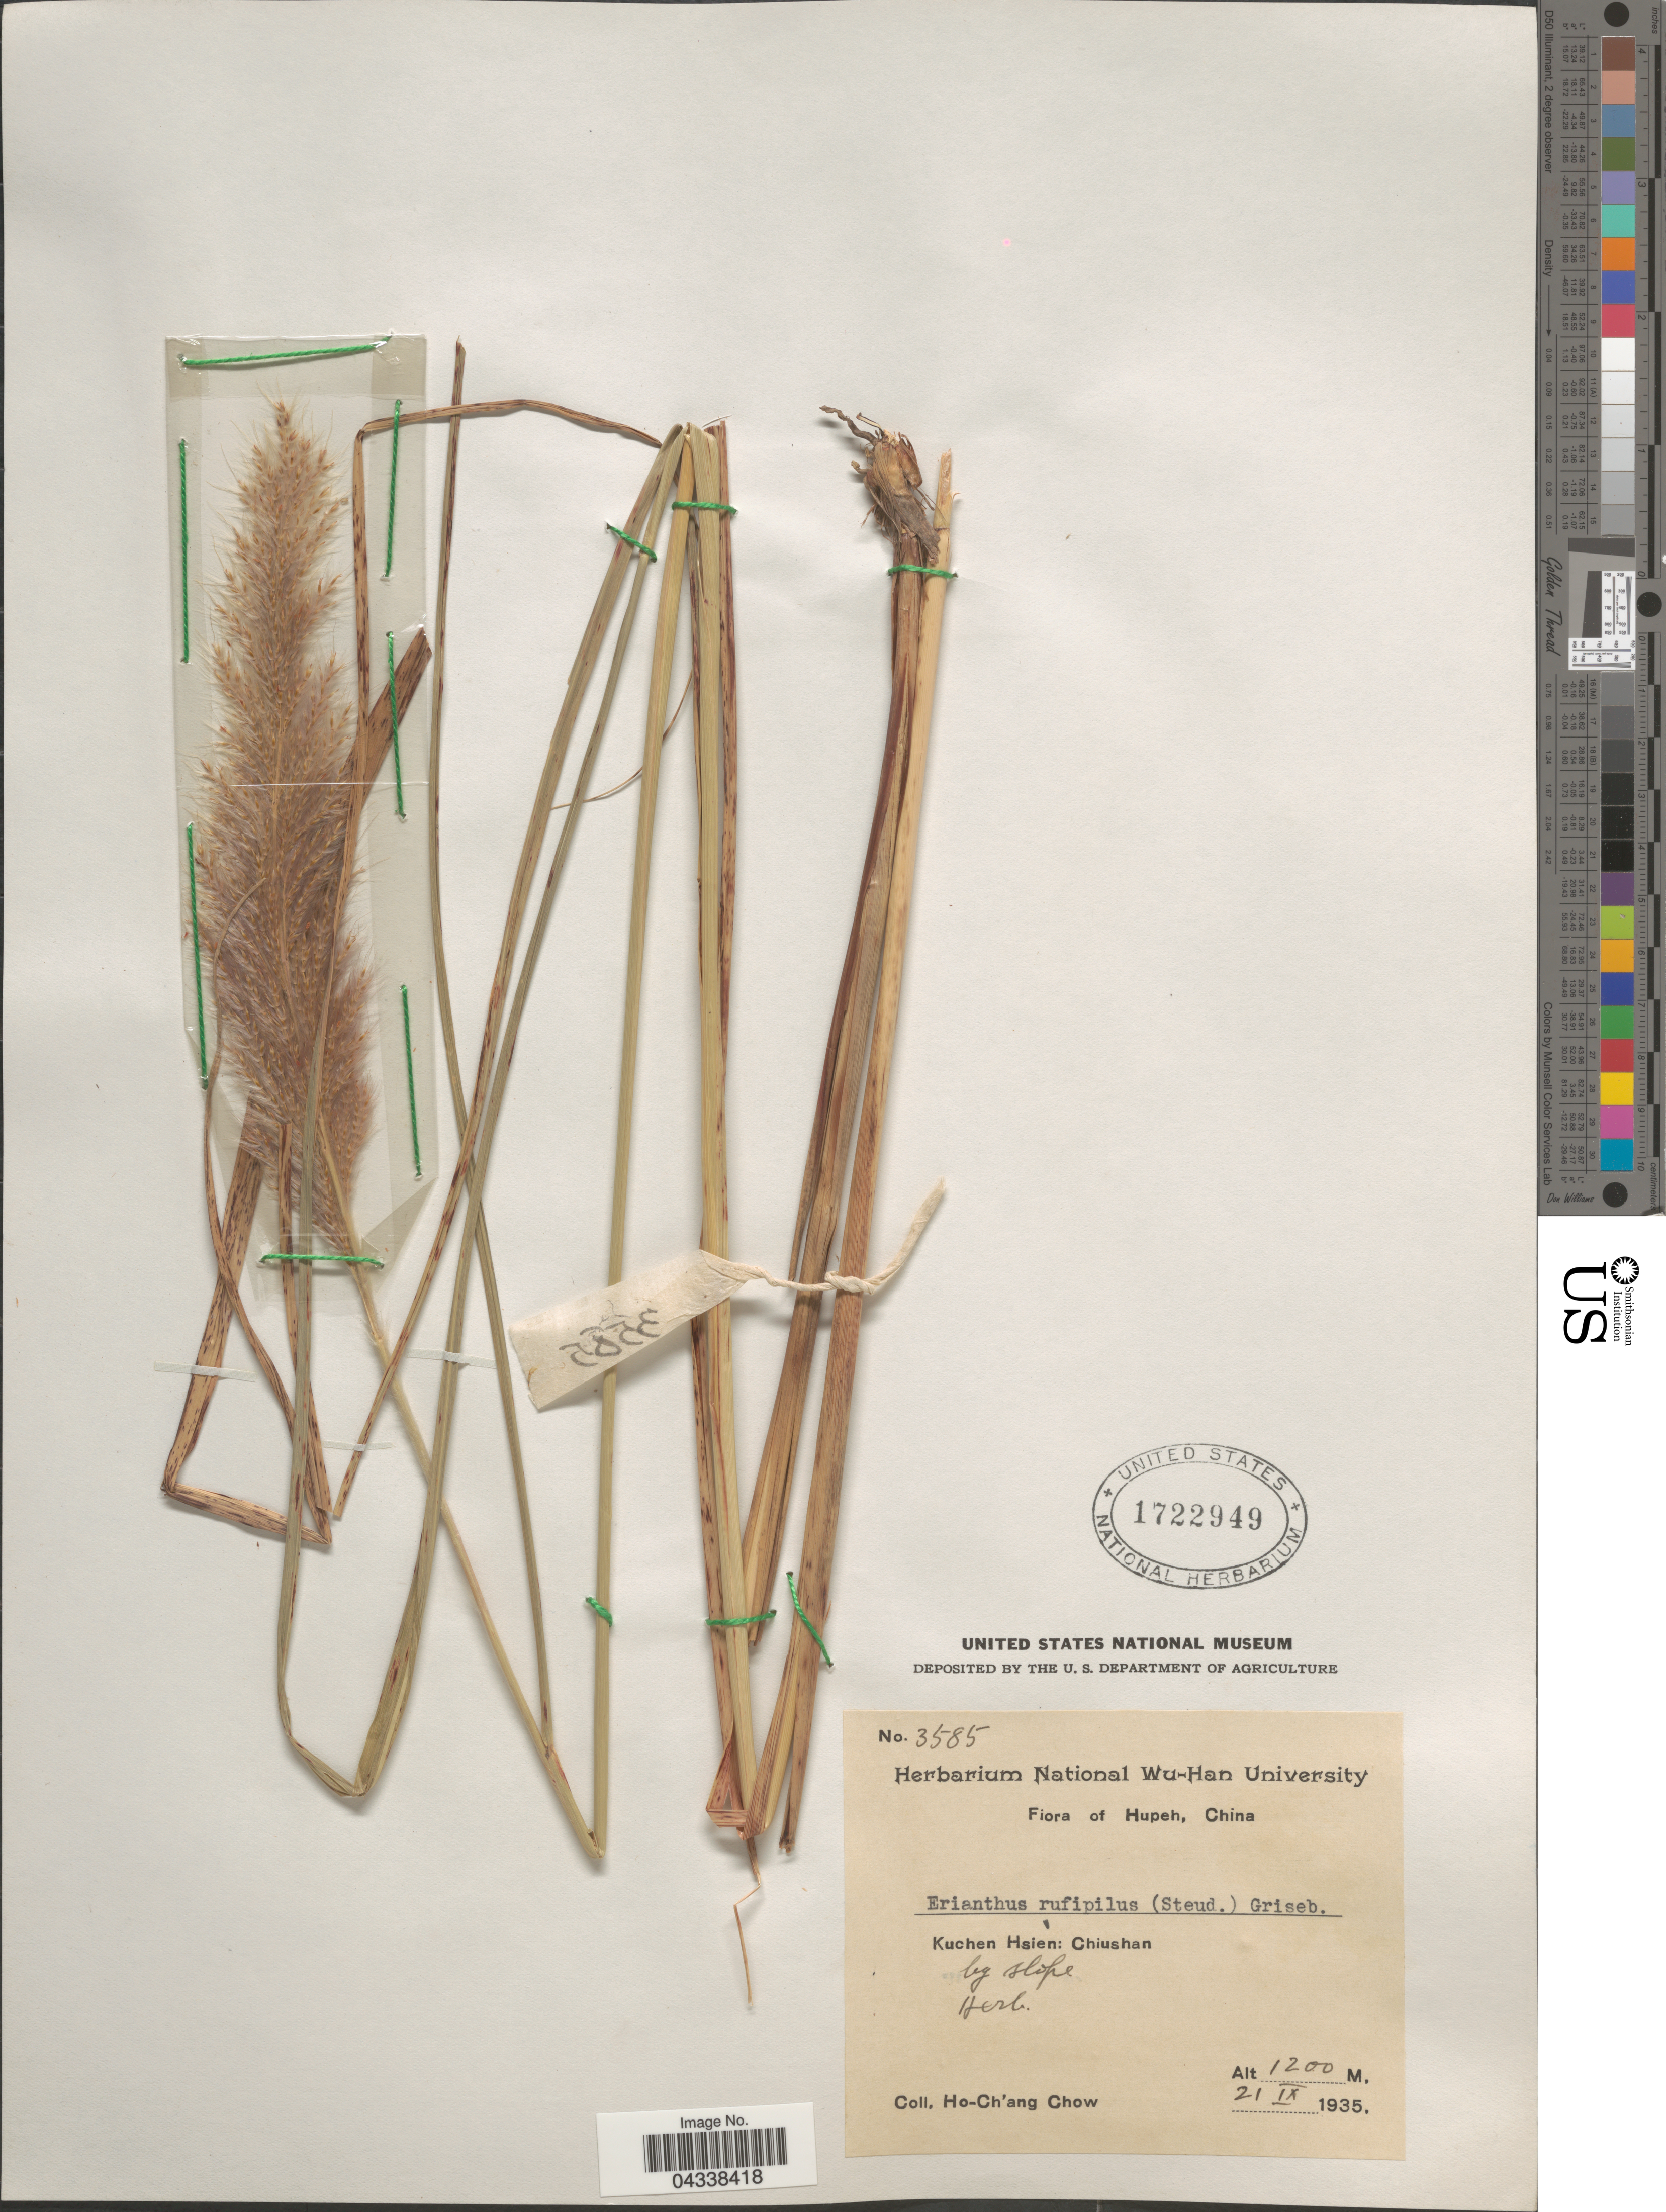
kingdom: Plantae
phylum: Tracheophyta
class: Liliopsida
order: Poales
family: Poaceae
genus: Saccharum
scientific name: Saccharum rufipilum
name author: Steud.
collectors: H. Chow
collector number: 3585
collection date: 1935-09-21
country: China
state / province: Hubei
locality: Hupeh. Kuchen Hsien: Chiushan by slope.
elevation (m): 1200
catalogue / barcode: US 1722949